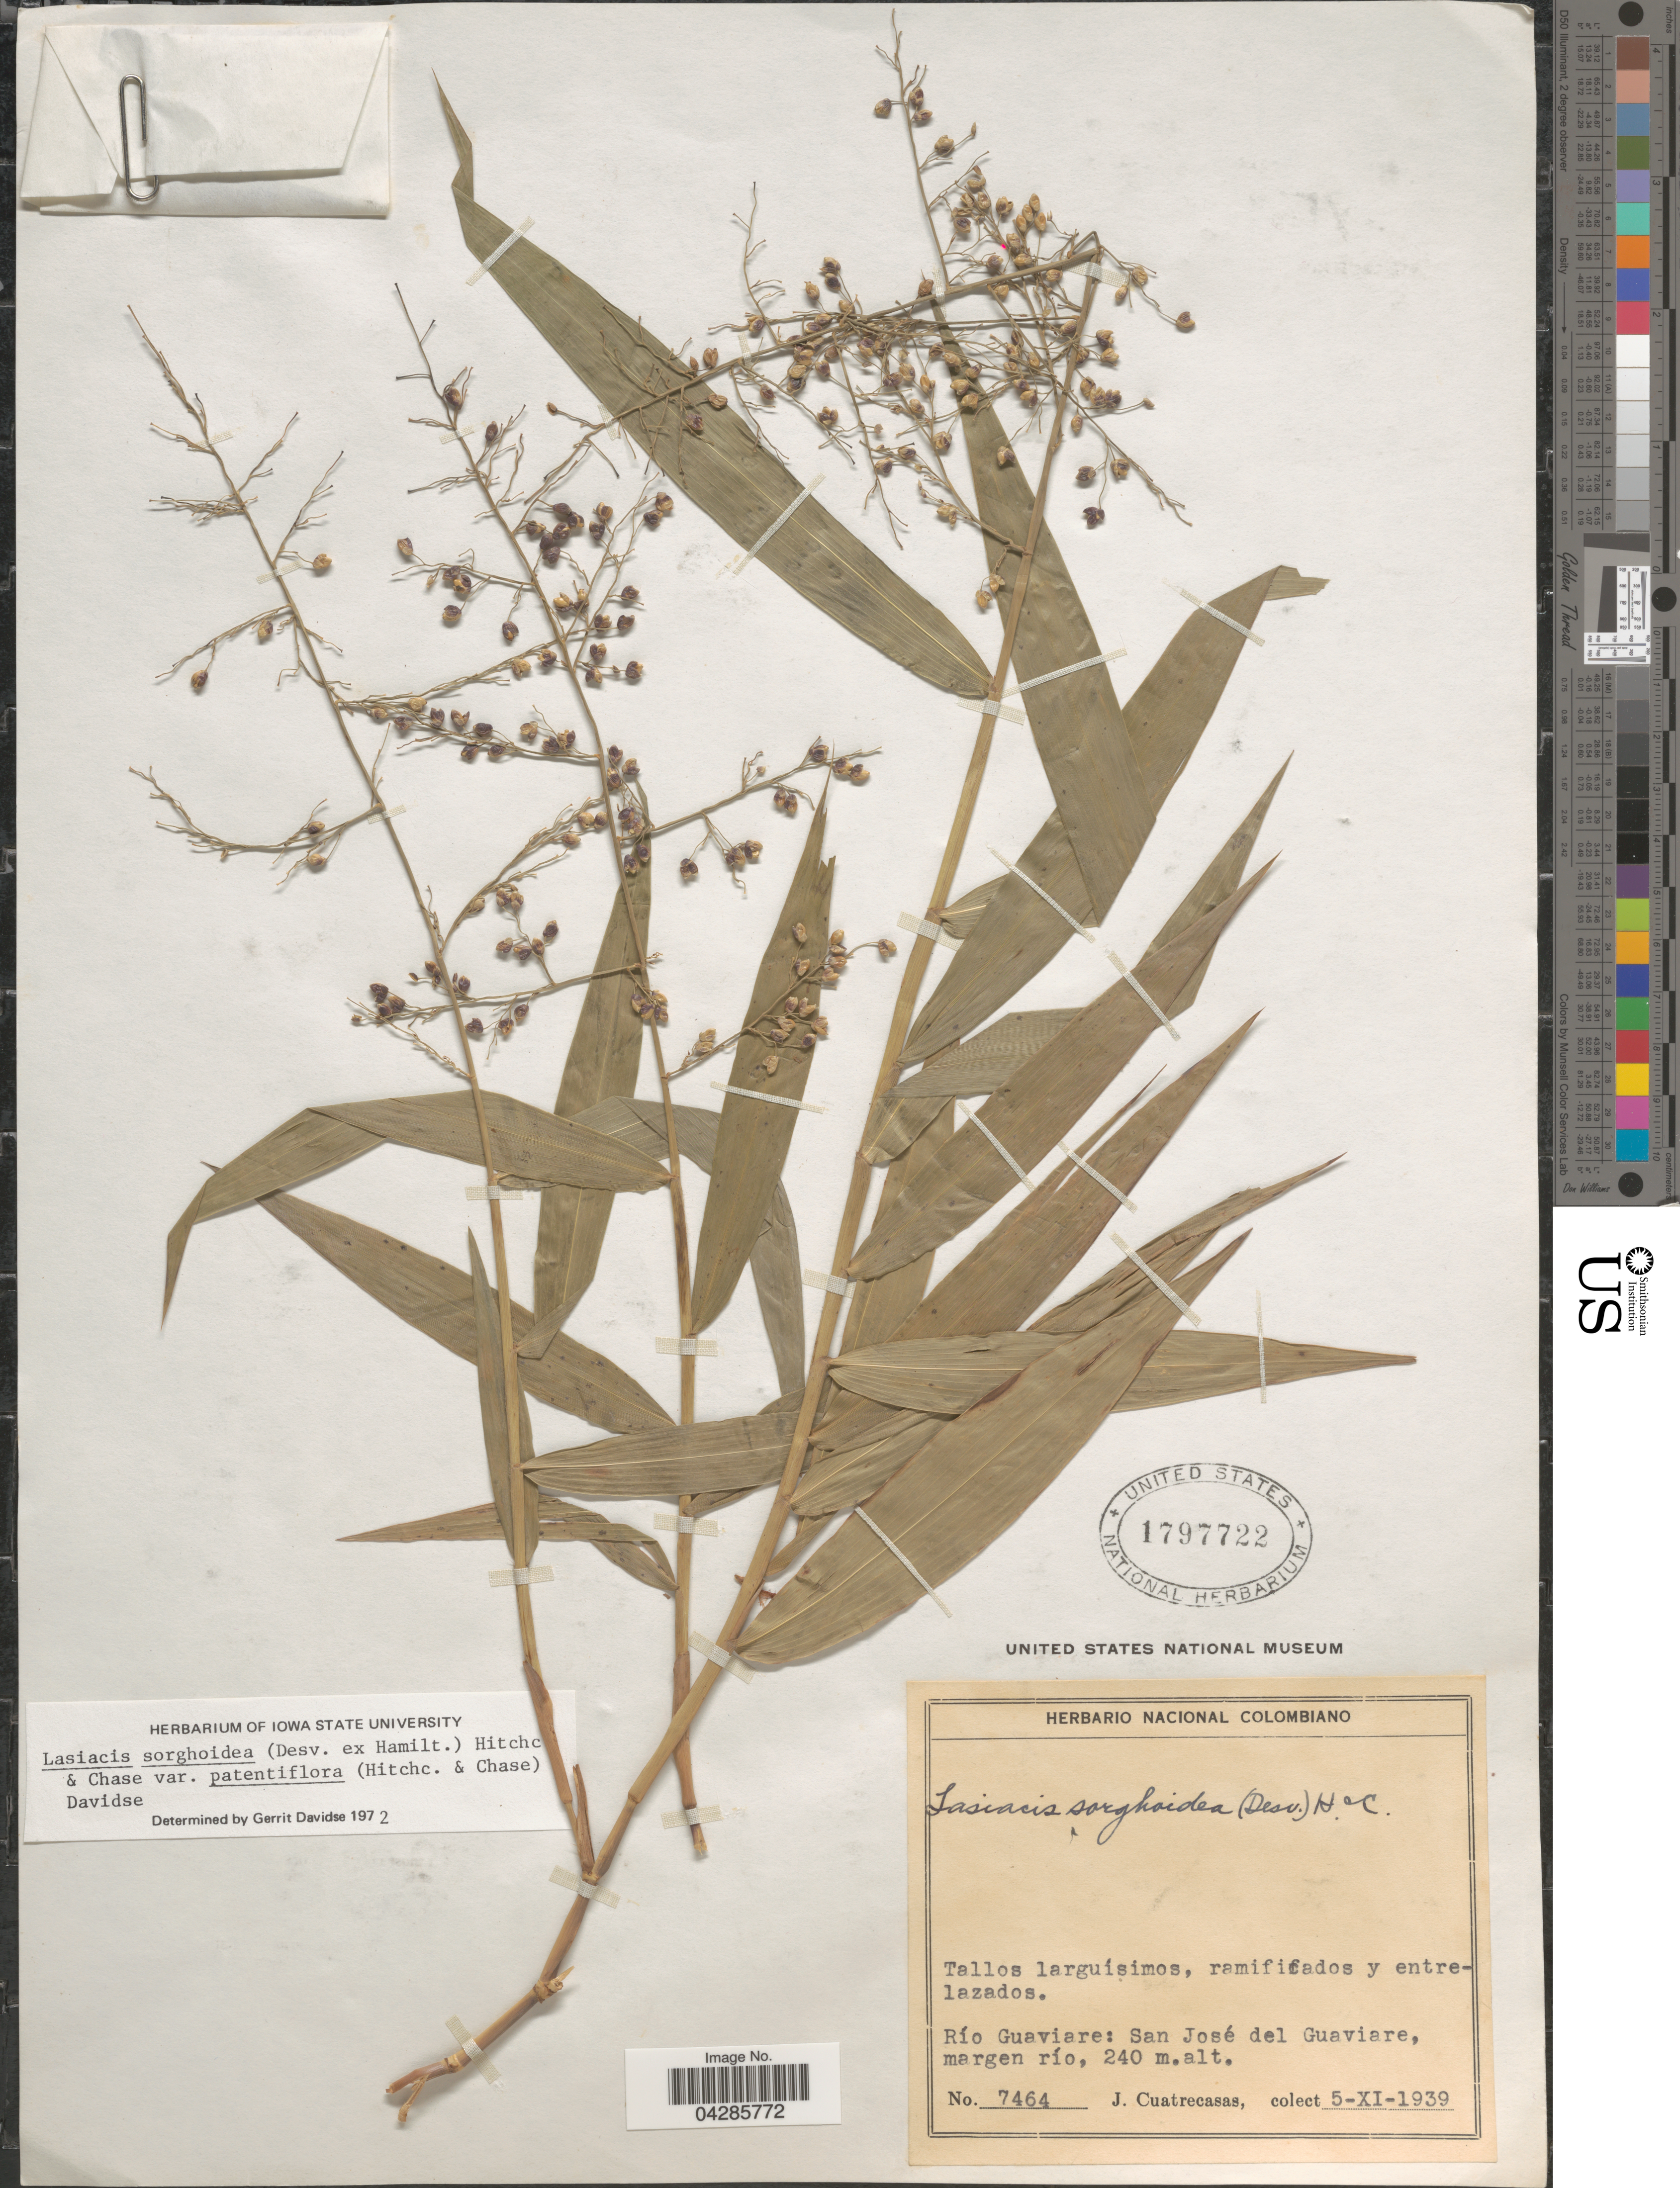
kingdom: Plantae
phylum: Tracheophyta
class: Liliopsida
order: Poales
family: Poaceae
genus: Lasiacis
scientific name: Lasiacis sorghoidea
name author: (Desv. ex Ham.) Hitchc. & Chase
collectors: J. Cuatrecasas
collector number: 7464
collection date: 1939-11-05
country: Colombia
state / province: Guaviare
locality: Río Guaviare: San José del Guaviare, margen río.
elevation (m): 240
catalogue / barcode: US 1797722